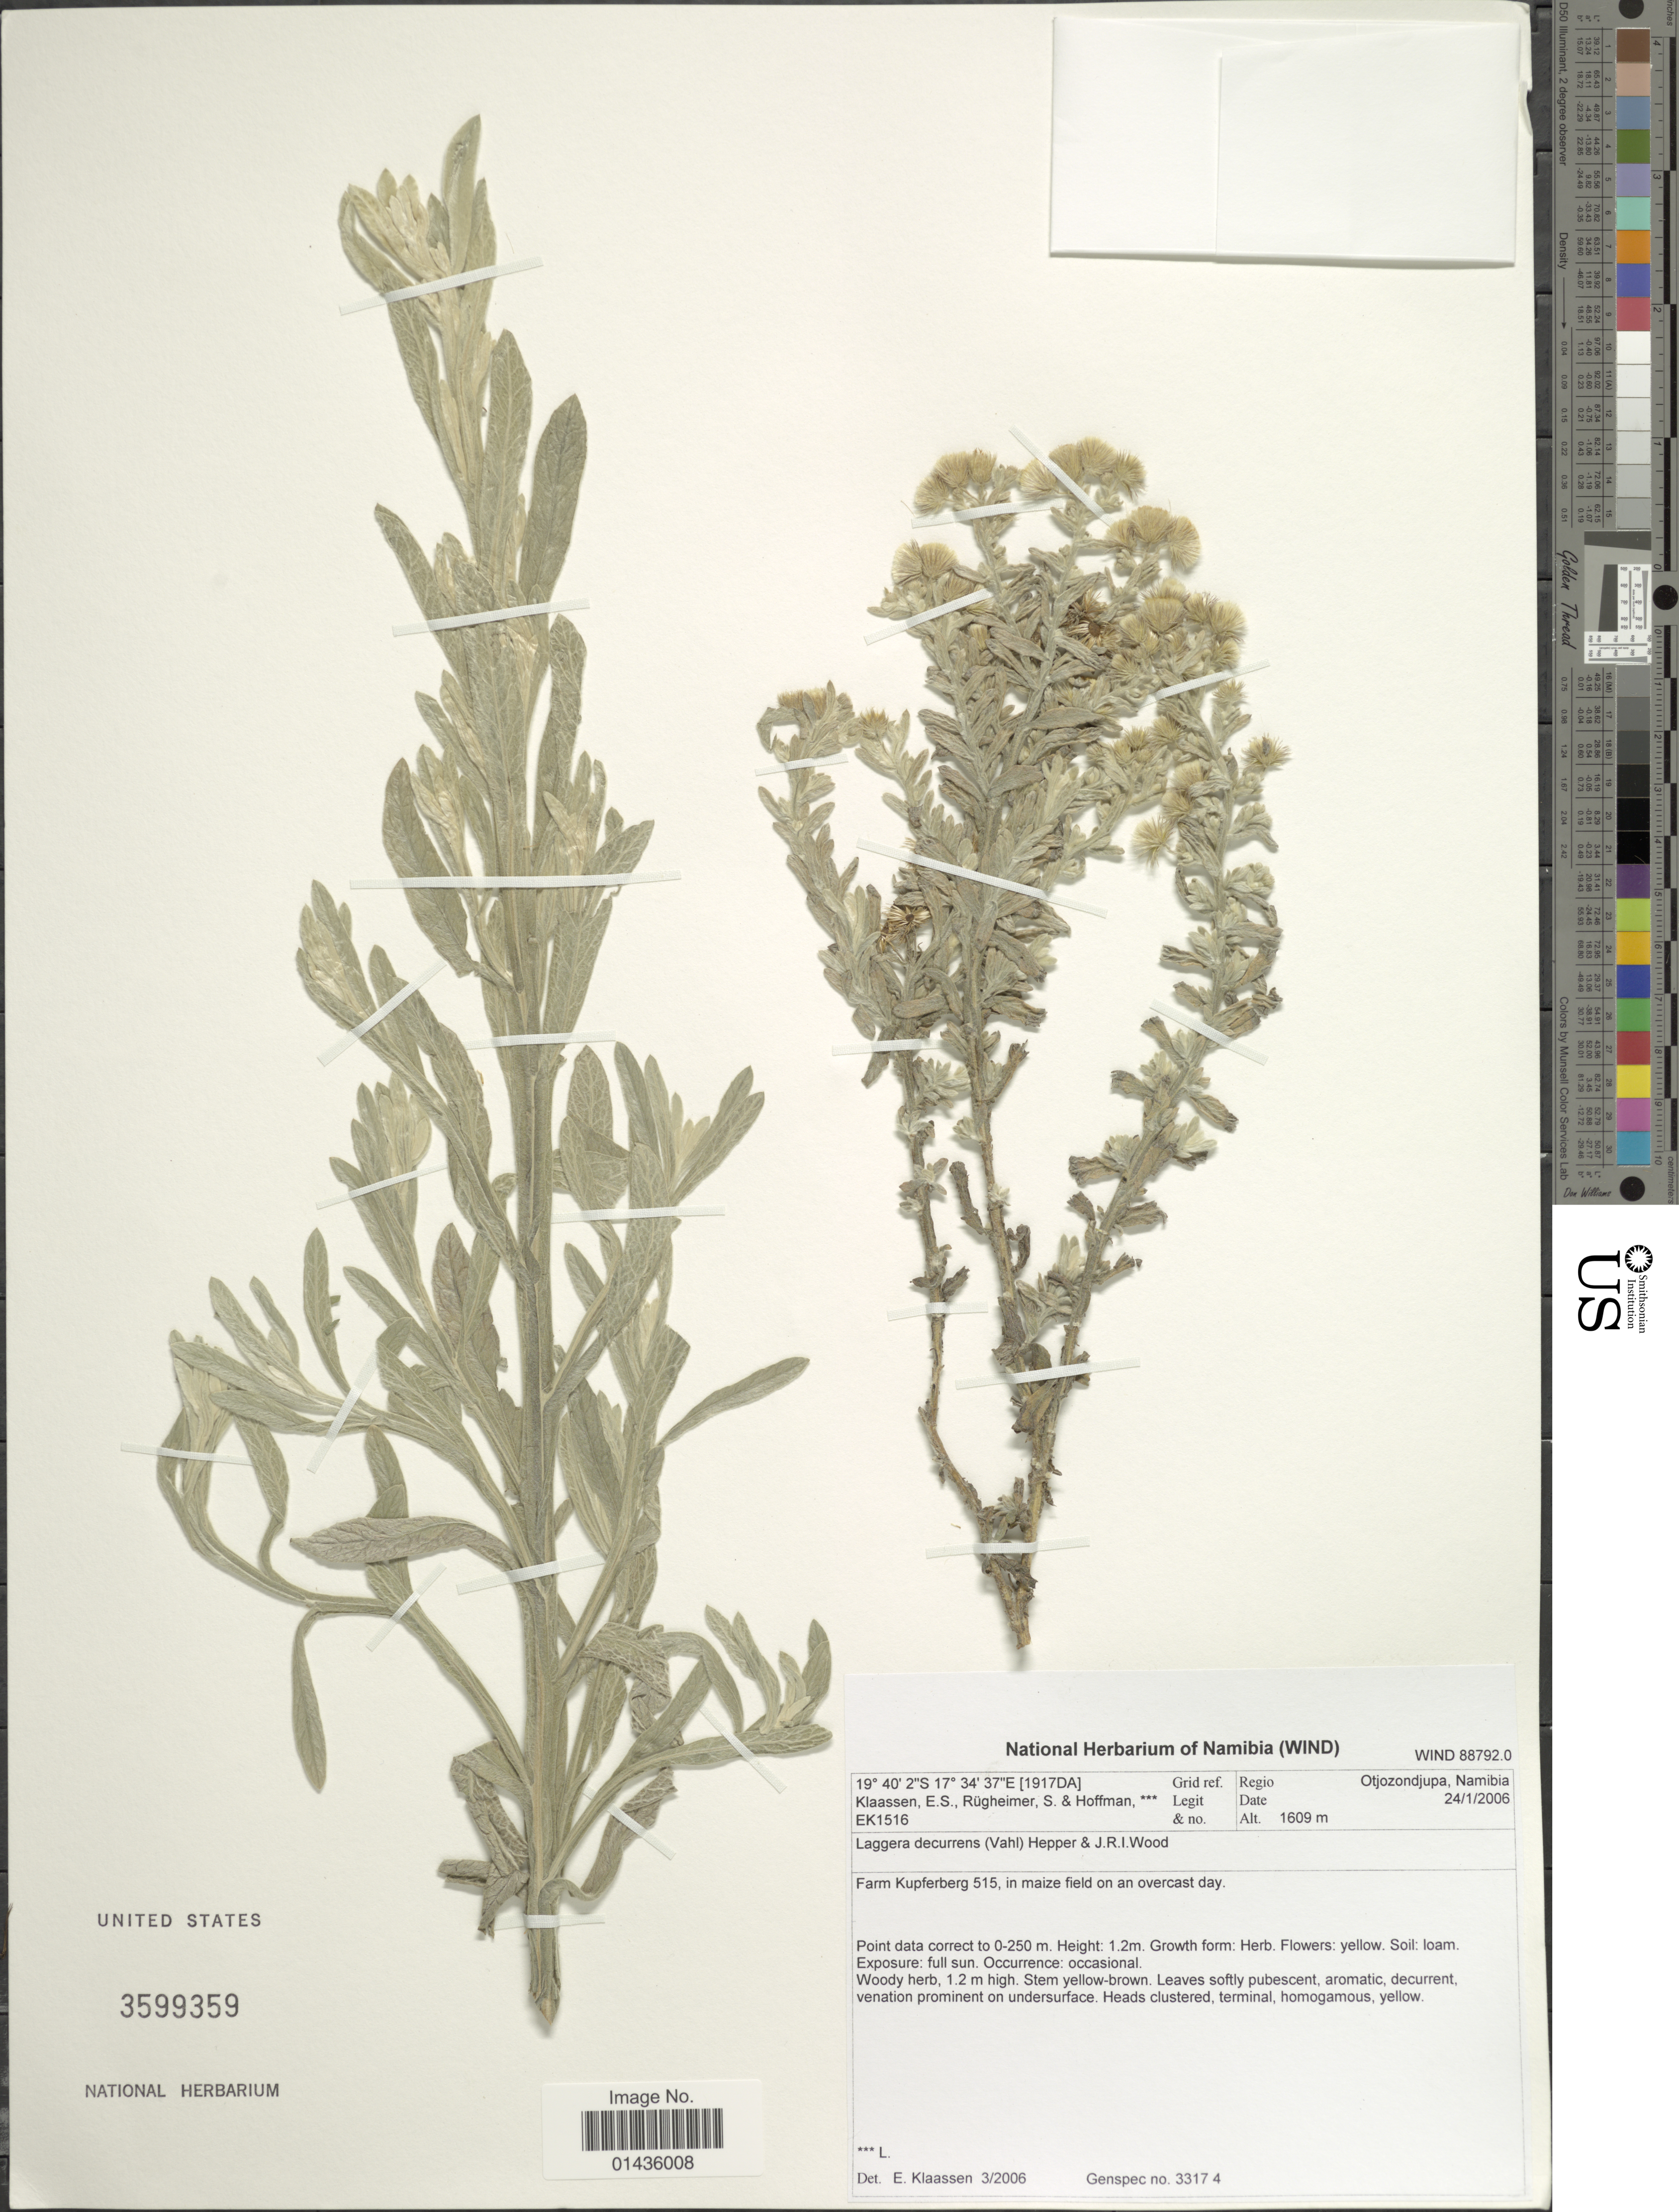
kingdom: Plantae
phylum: Tracheophyta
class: Magnoliopsida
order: Asterales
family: Asteraceae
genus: Laggera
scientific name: Laggera decurrens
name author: (Vahl) Hepper & J.R.I. Wood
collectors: E. S. Klaassen, S. Rugheimer & L. R. Hoffman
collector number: EK1516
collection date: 2006-01-24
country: Namibia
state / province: Otjozondjupa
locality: Farm Kupferberg 515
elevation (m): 1609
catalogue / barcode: US 3599359